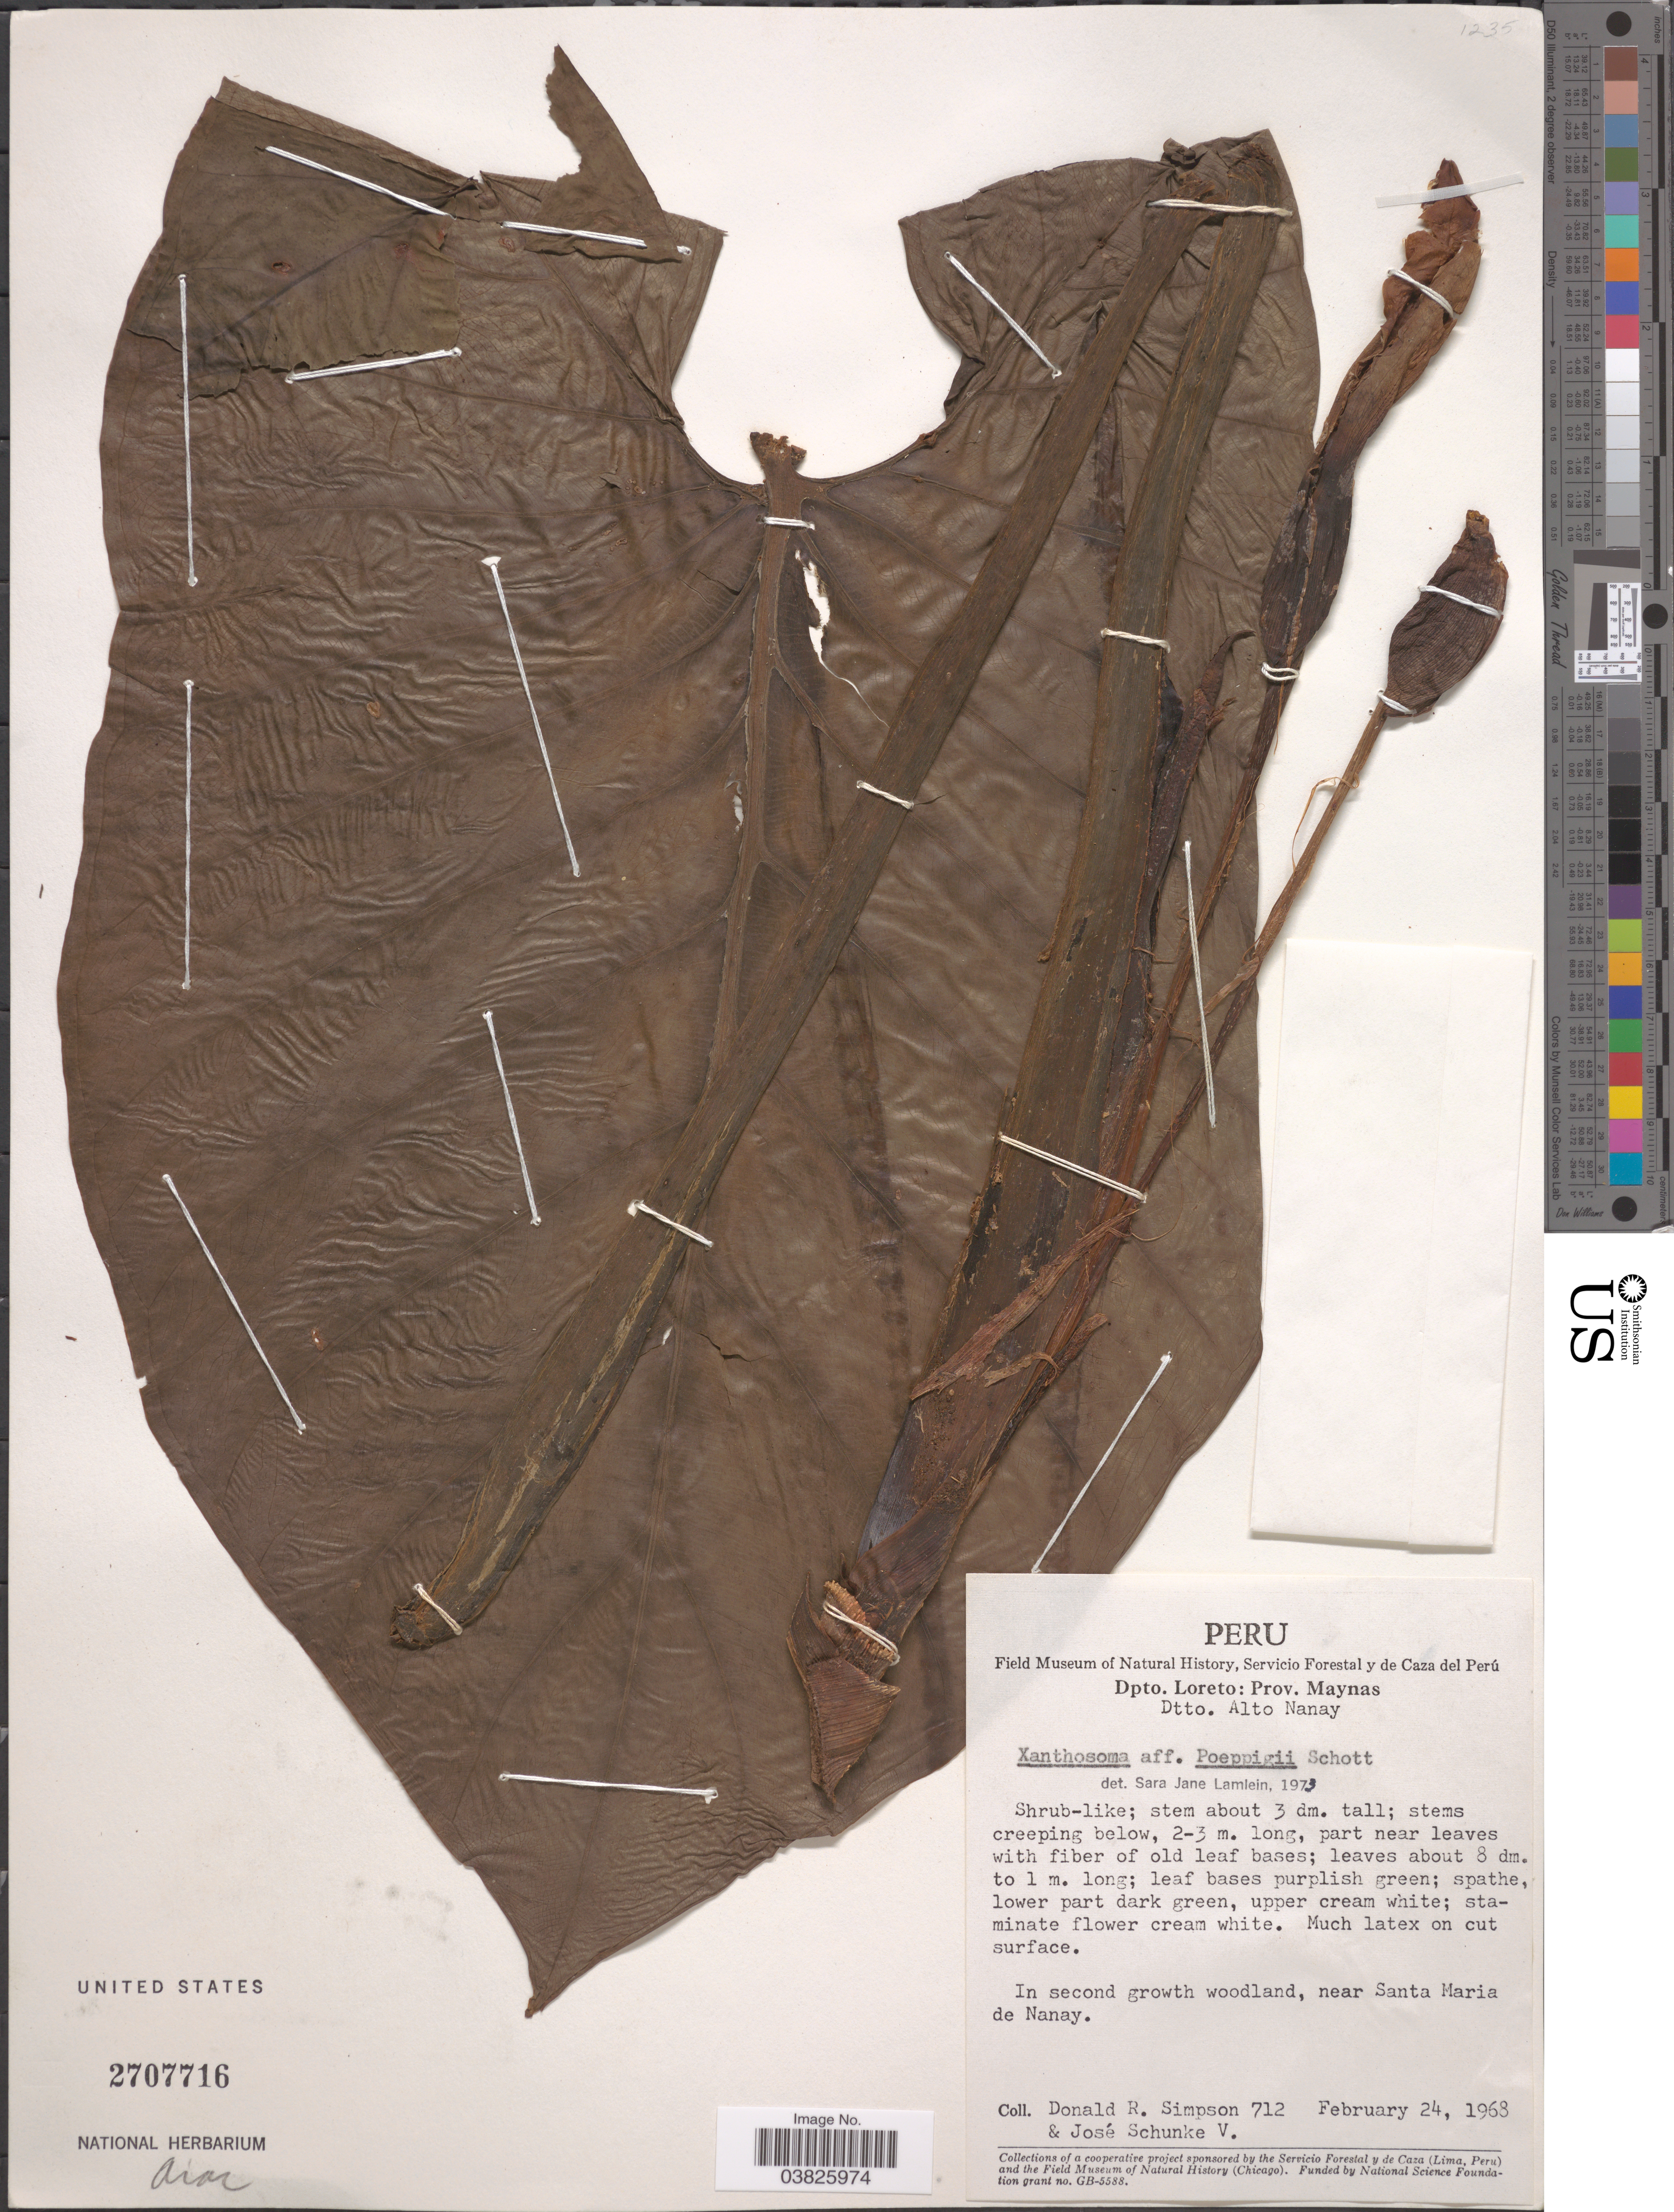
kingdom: Plantae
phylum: Tracheophyta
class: Liliopsida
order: Alismatales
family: Araceae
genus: Xanthosoma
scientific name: Xanthosoma daguense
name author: Engl.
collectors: D. R. Simpson & J. Schunke Vigo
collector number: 712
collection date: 1968-02-24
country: Peru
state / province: Loreto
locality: Dpto. Loreto: Prov. Maynas. Dtto. Alto Nanay. Near Santa Maria de Nanay.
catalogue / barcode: US 2707716